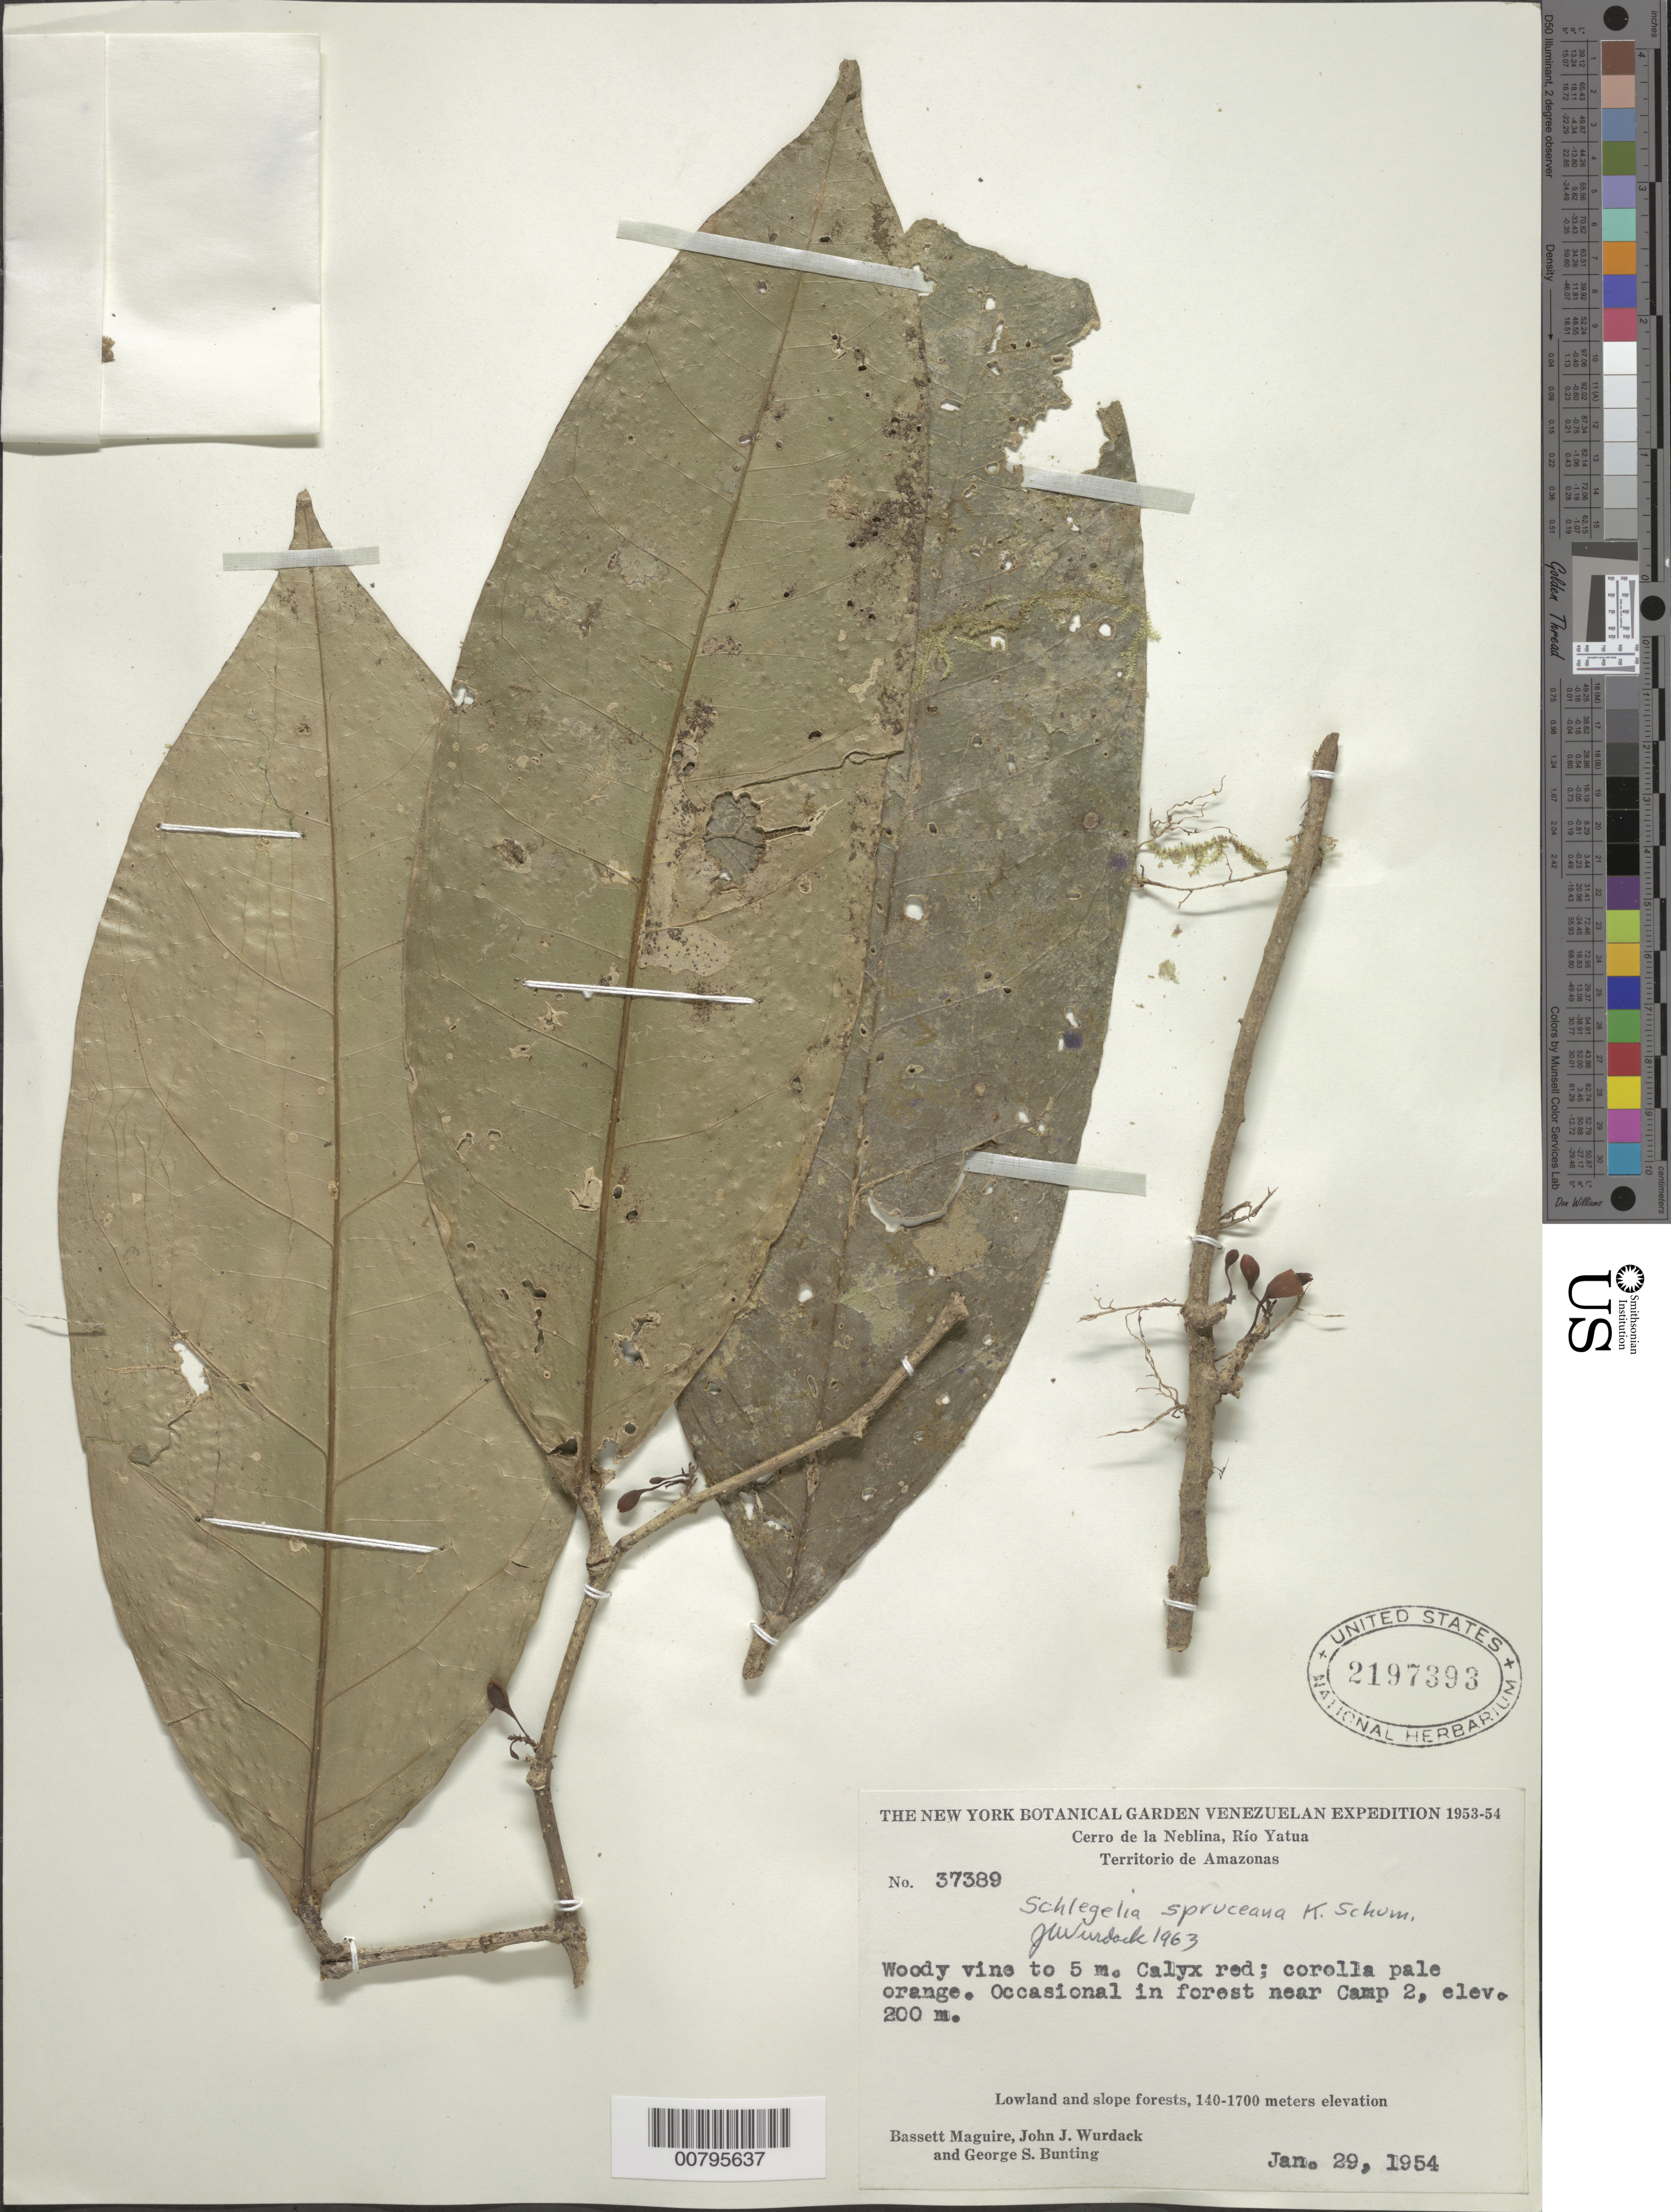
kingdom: Plantae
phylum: Tracheophyta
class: Magnoliopsida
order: Lamiales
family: Schlegeliaceae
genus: Schlegelia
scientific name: Schlegelia spruceana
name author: Bureau & K. Schum.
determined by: Wurdack, John J., (US), US (UNITED STATES)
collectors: B. Maguire, J. J. Wurdack & G. S. Bunting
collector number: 37389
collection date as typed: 26-Jan-54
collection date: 1954-01-26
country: Venezuela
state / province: Amazonas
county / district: Río Negro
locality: Cerro de la Neblina, Río Yatua, near Camp 2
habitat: Forest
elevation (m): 200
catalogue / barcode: US 2197393